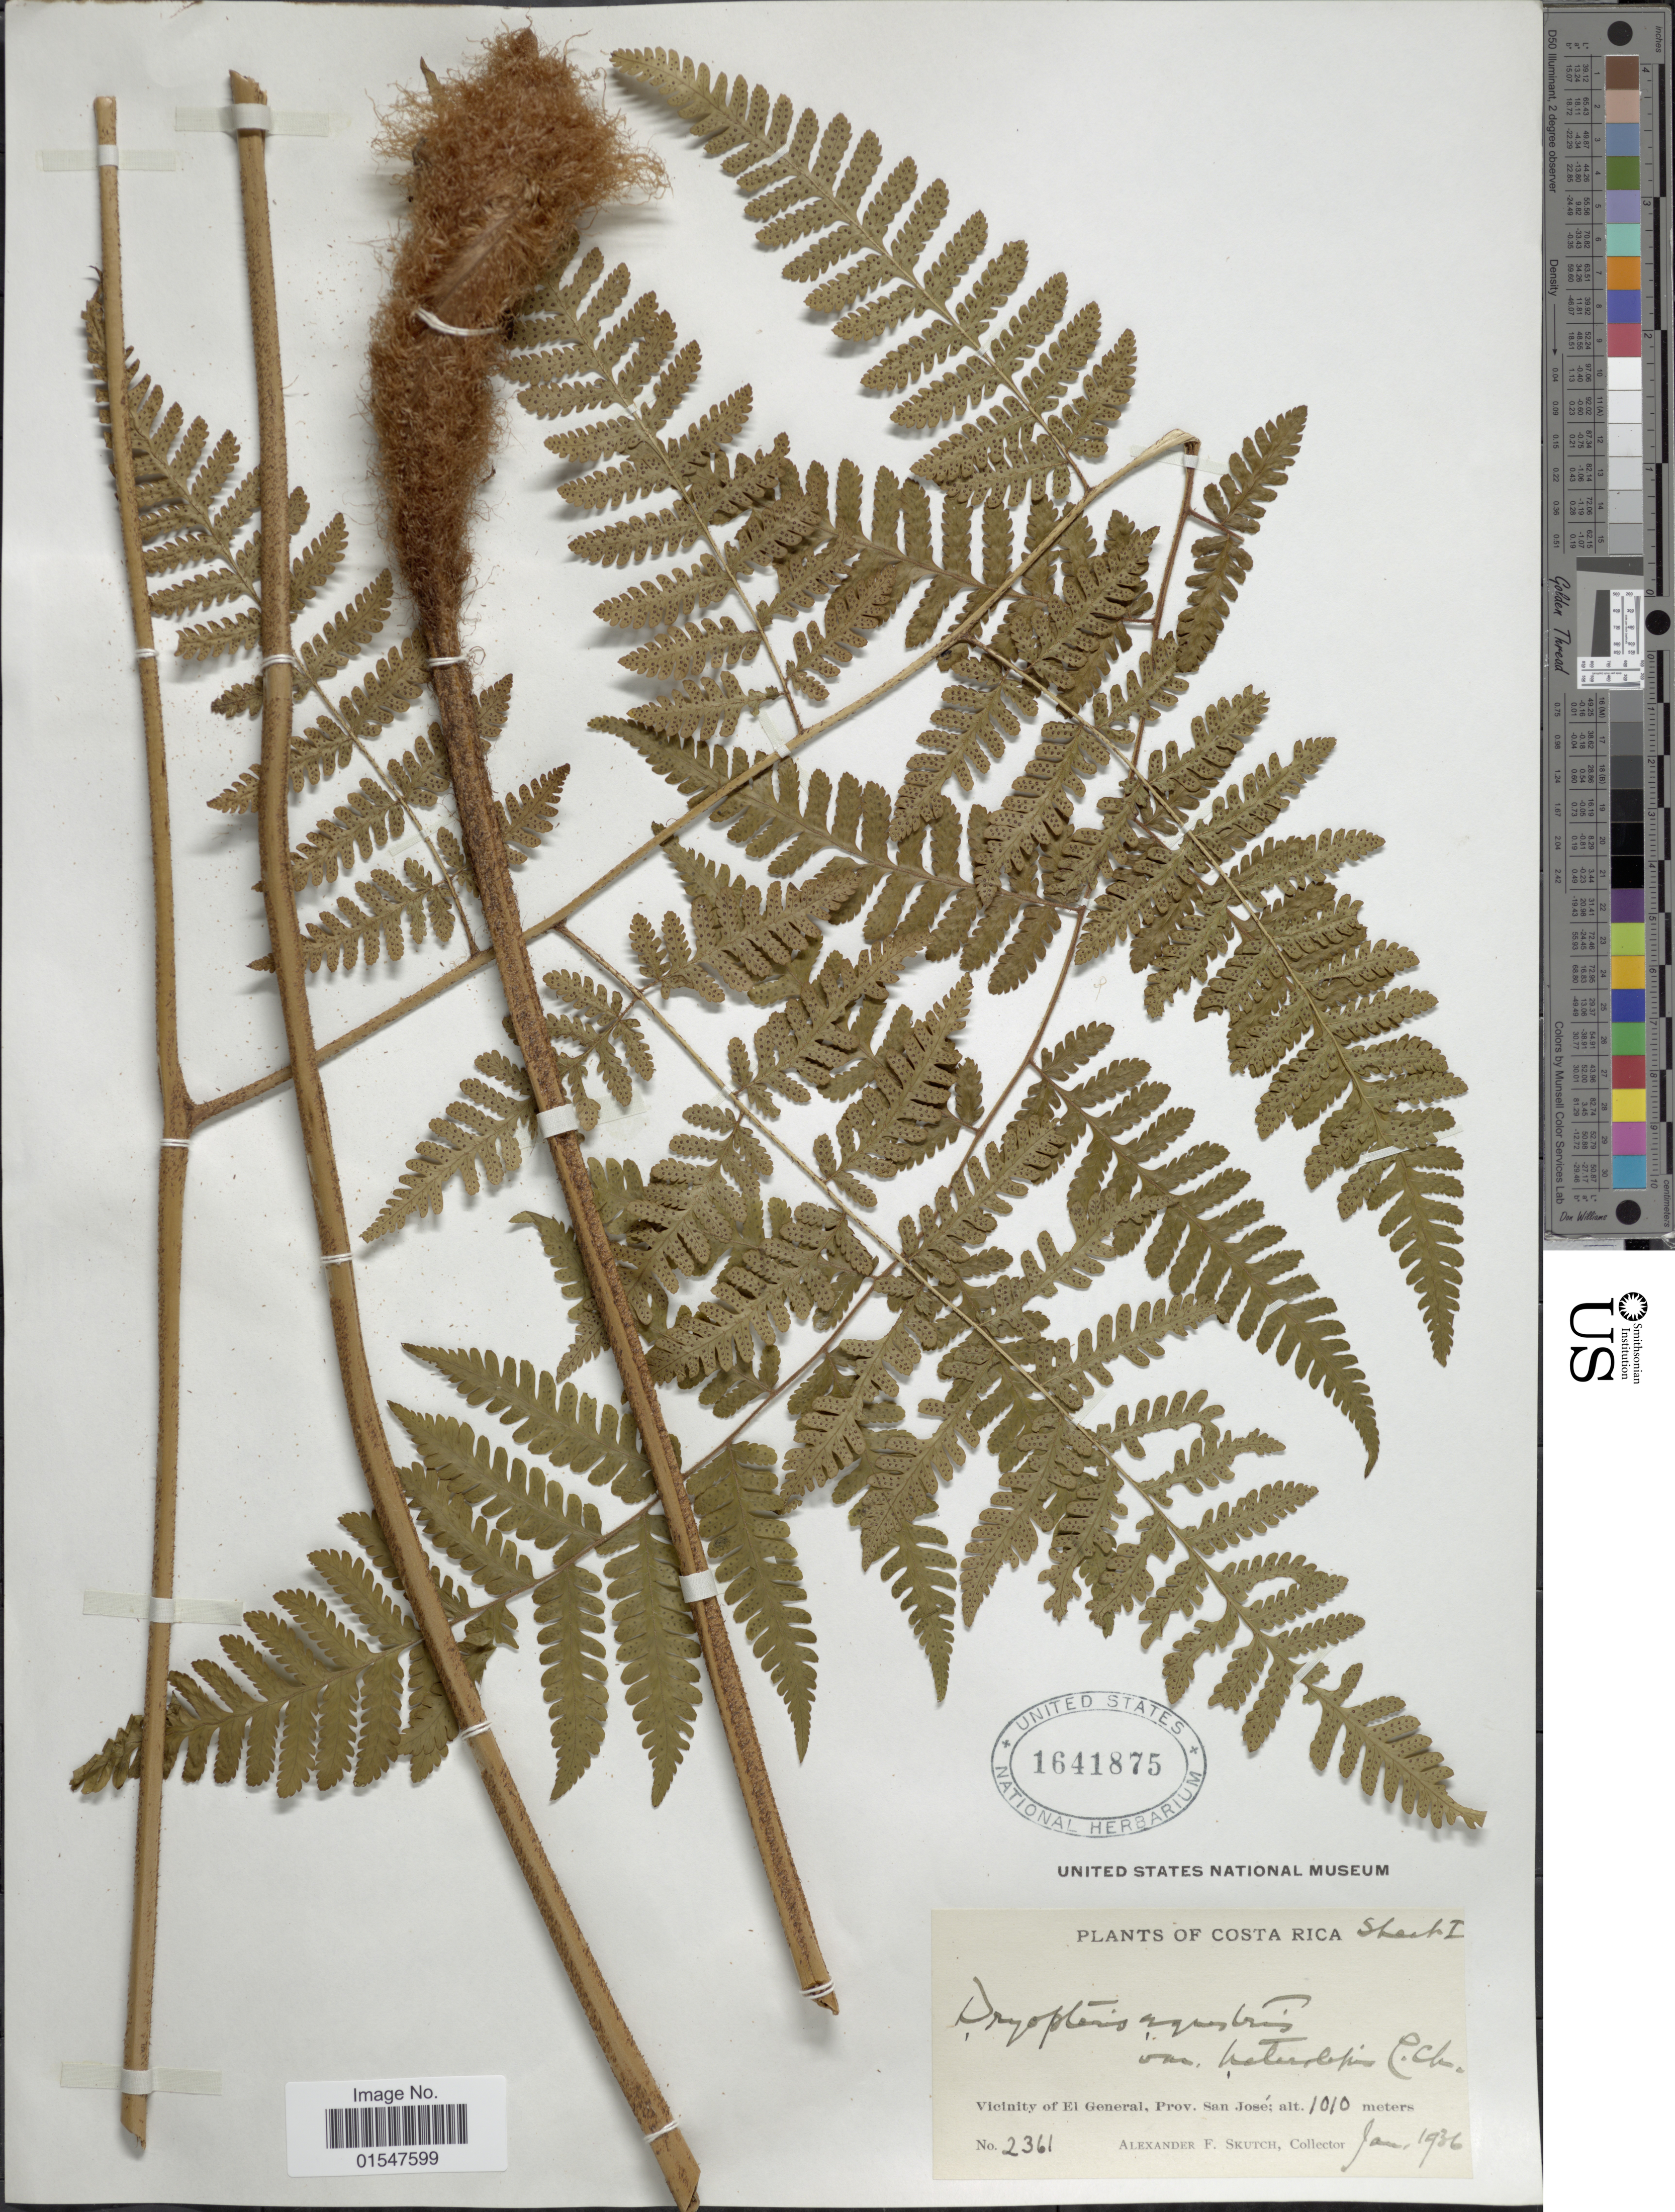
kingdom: Plantae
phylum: Tracheophyta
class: Polypodiopsida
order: Polypodiales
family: Dryopteridaceae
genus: Ctenitis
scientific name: Ctenitis equestris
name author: (Kunze) Ching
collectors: A. F. Skutch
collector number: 2361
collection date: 1936-01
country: Costa Rica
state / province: San José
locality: Vicinity of El General, Prov., San Jose.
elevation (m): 1010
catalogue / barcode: US 1641875